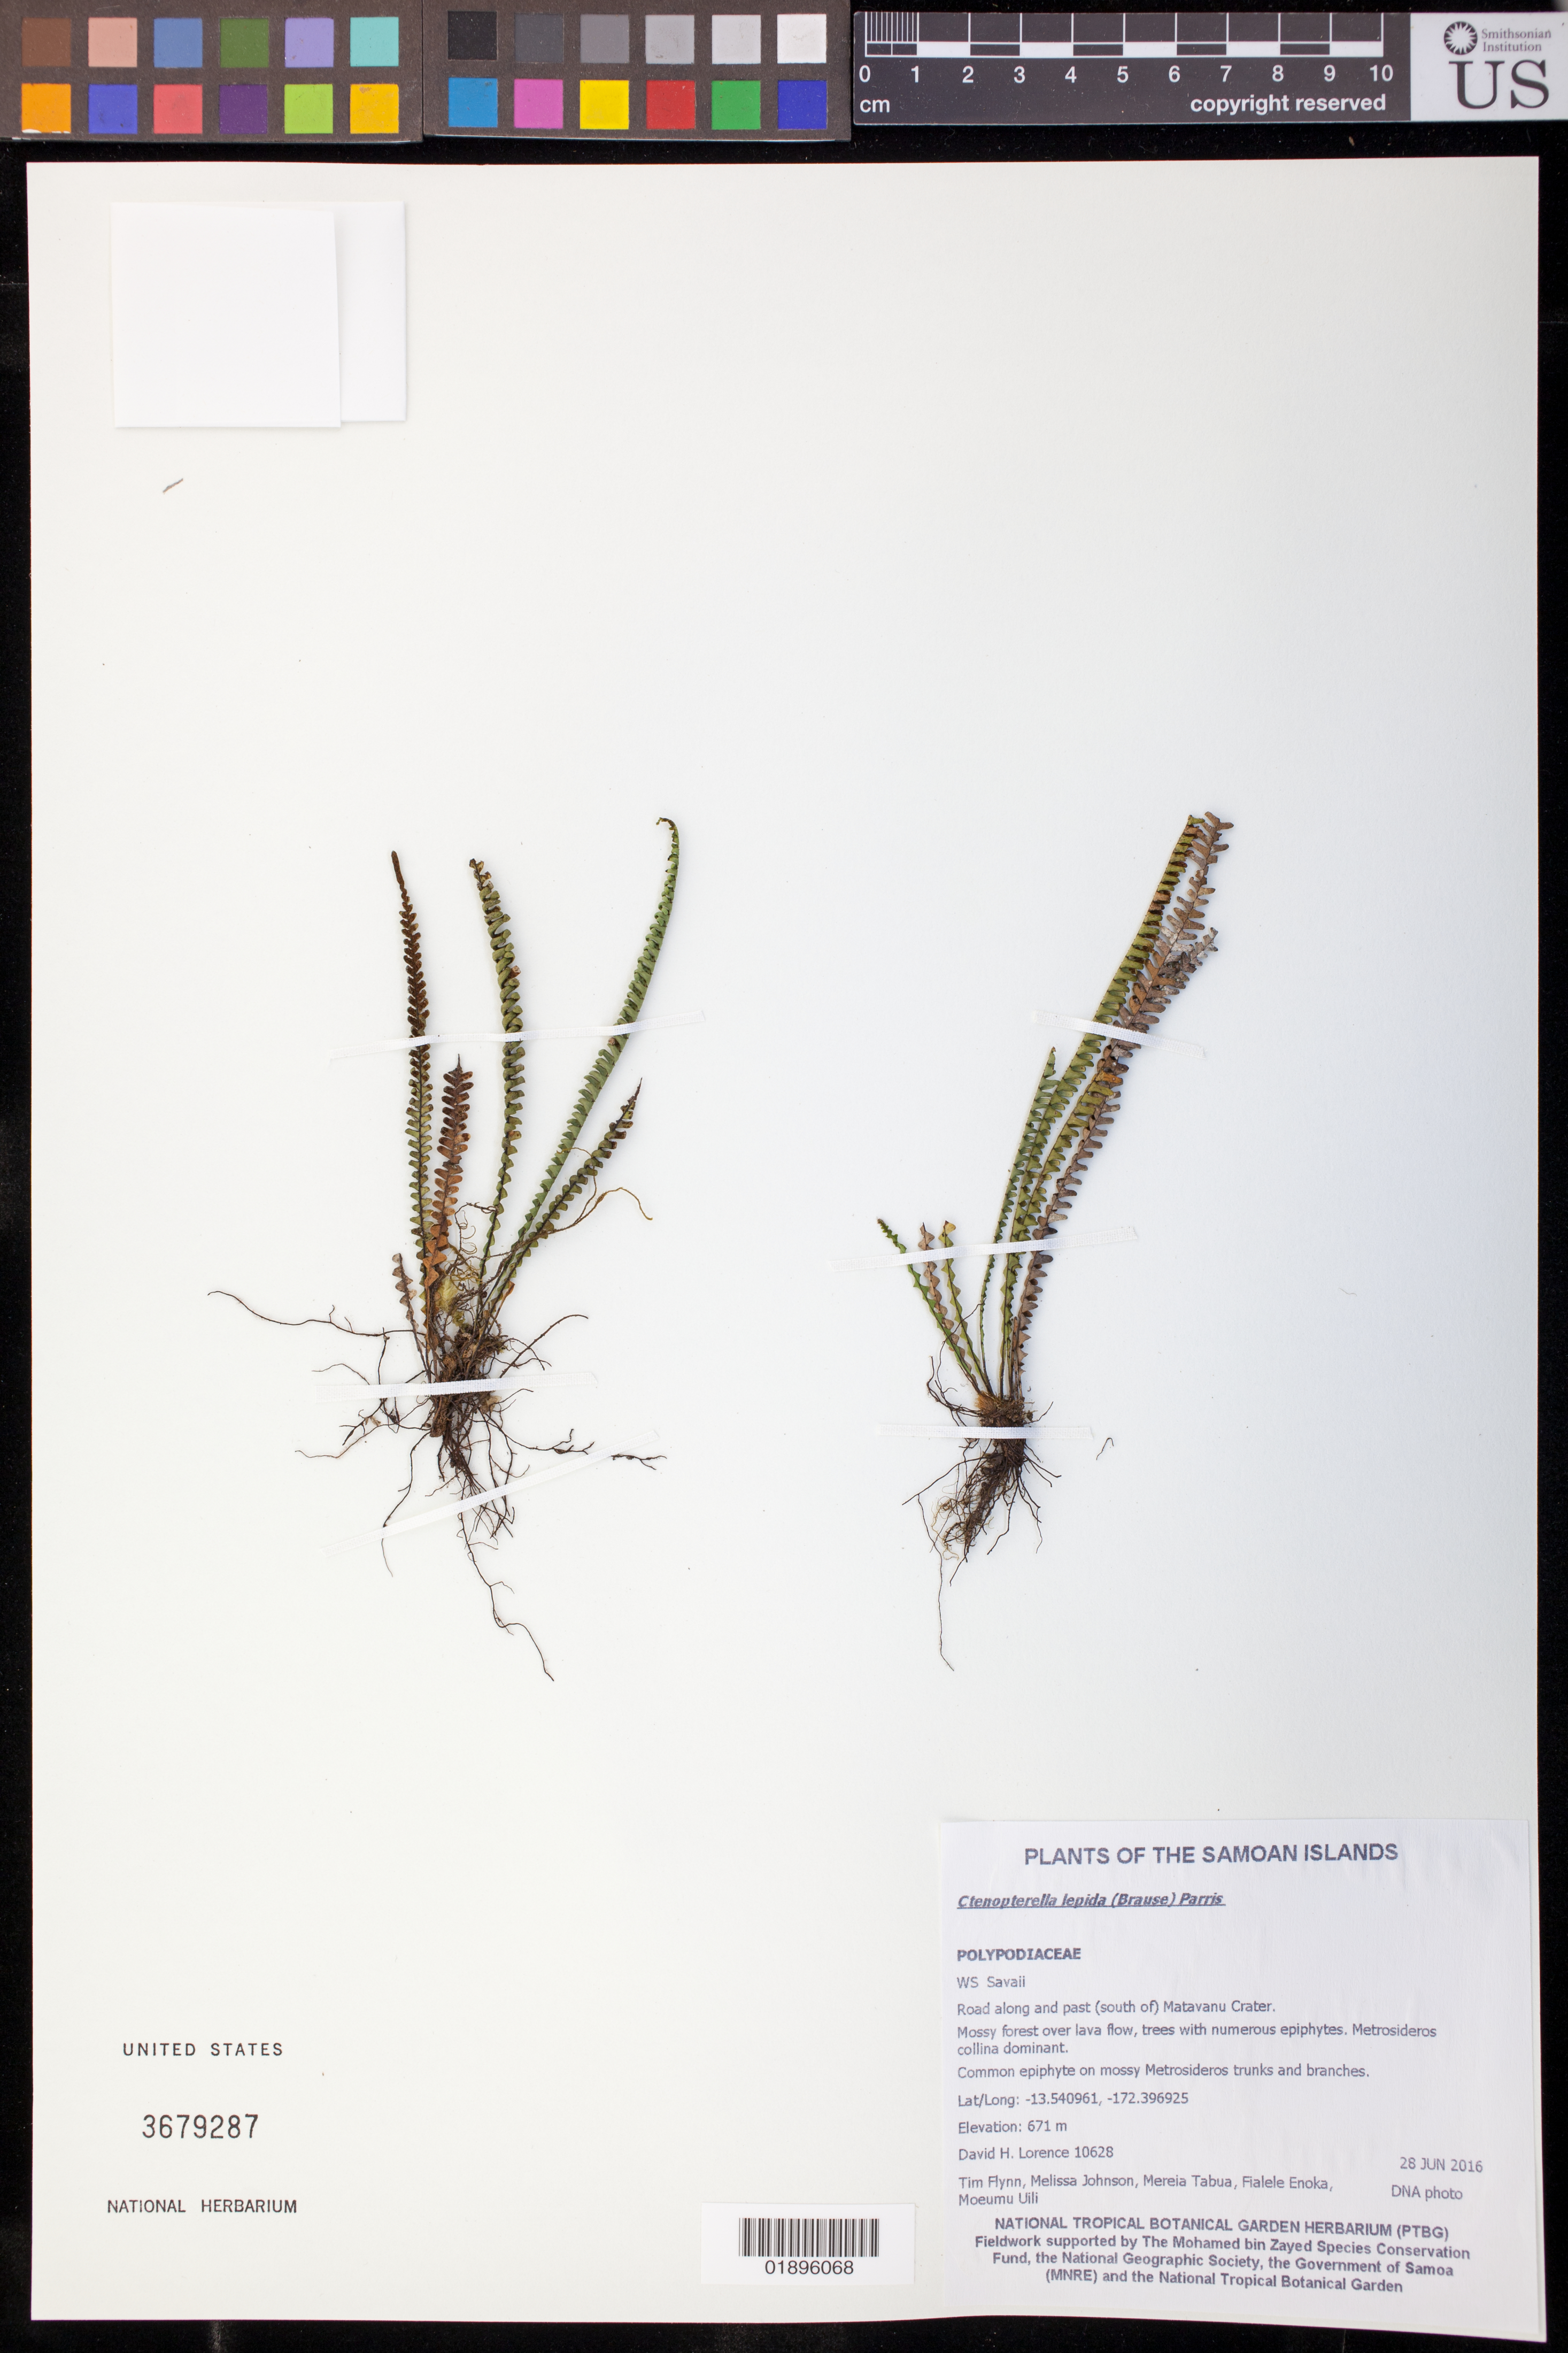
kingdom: Plantae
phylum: Tracheophyta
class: Polypodiopsida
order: Polypodiales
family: Polypodiaceae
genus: Ctenopterella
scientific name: Ctenopterella lepida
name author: (Brause) Parris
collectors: D. Lorence, T. W. Flynn, M. Johnson, M. Tabua, F. Enoka & M. Uili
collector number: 10628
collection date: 2016-06-28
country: Samoa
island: Savai'i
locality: Road along and past (south of) Matavanu Crater.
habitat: Mossy forest over lava flow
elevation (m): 671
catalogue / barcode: US 3679287